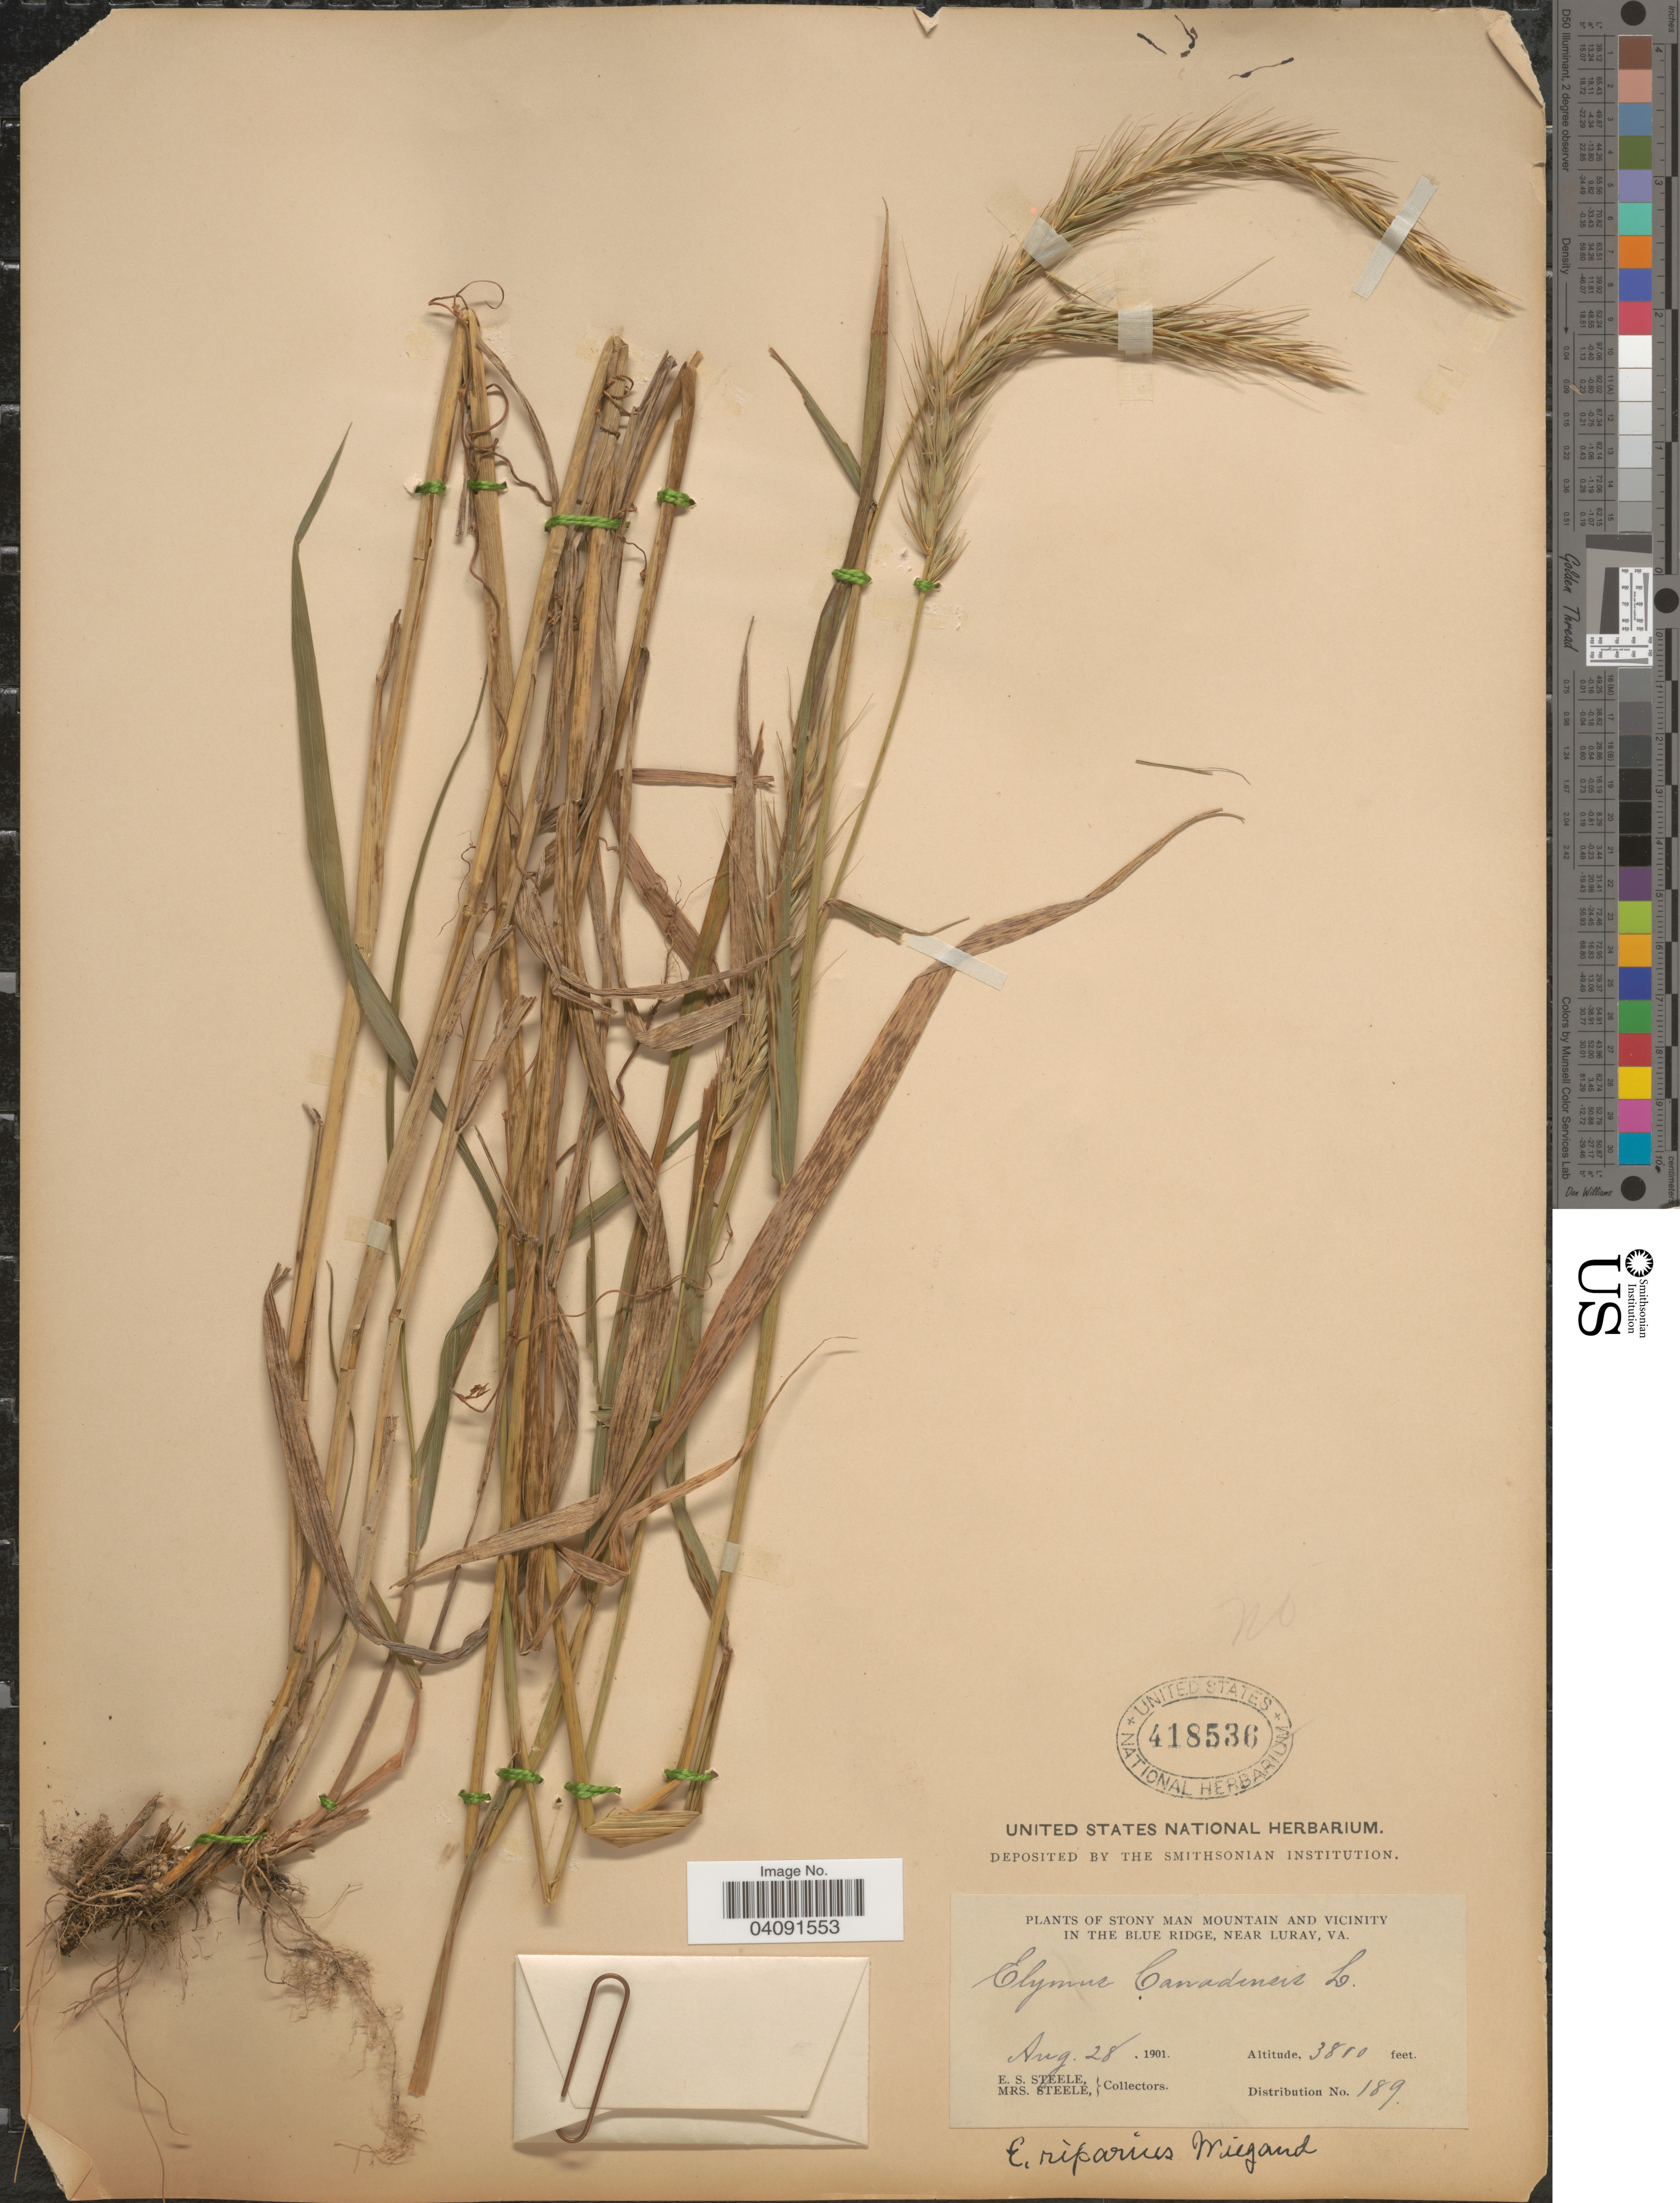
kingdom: Plantae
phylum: Tracheophyta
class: Liliopsida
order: Poales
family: Poaceae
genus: Elymus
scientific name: Elymus canadensis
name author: L.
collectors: E. Steele & Mrs. E. S. Steele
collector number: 189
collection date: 1901-08-28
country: United States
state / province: Virginia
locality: Stony Man Mountain and Vicinity in the Blue Ridge, near Luray.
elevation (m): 1161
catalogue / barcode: US 418536